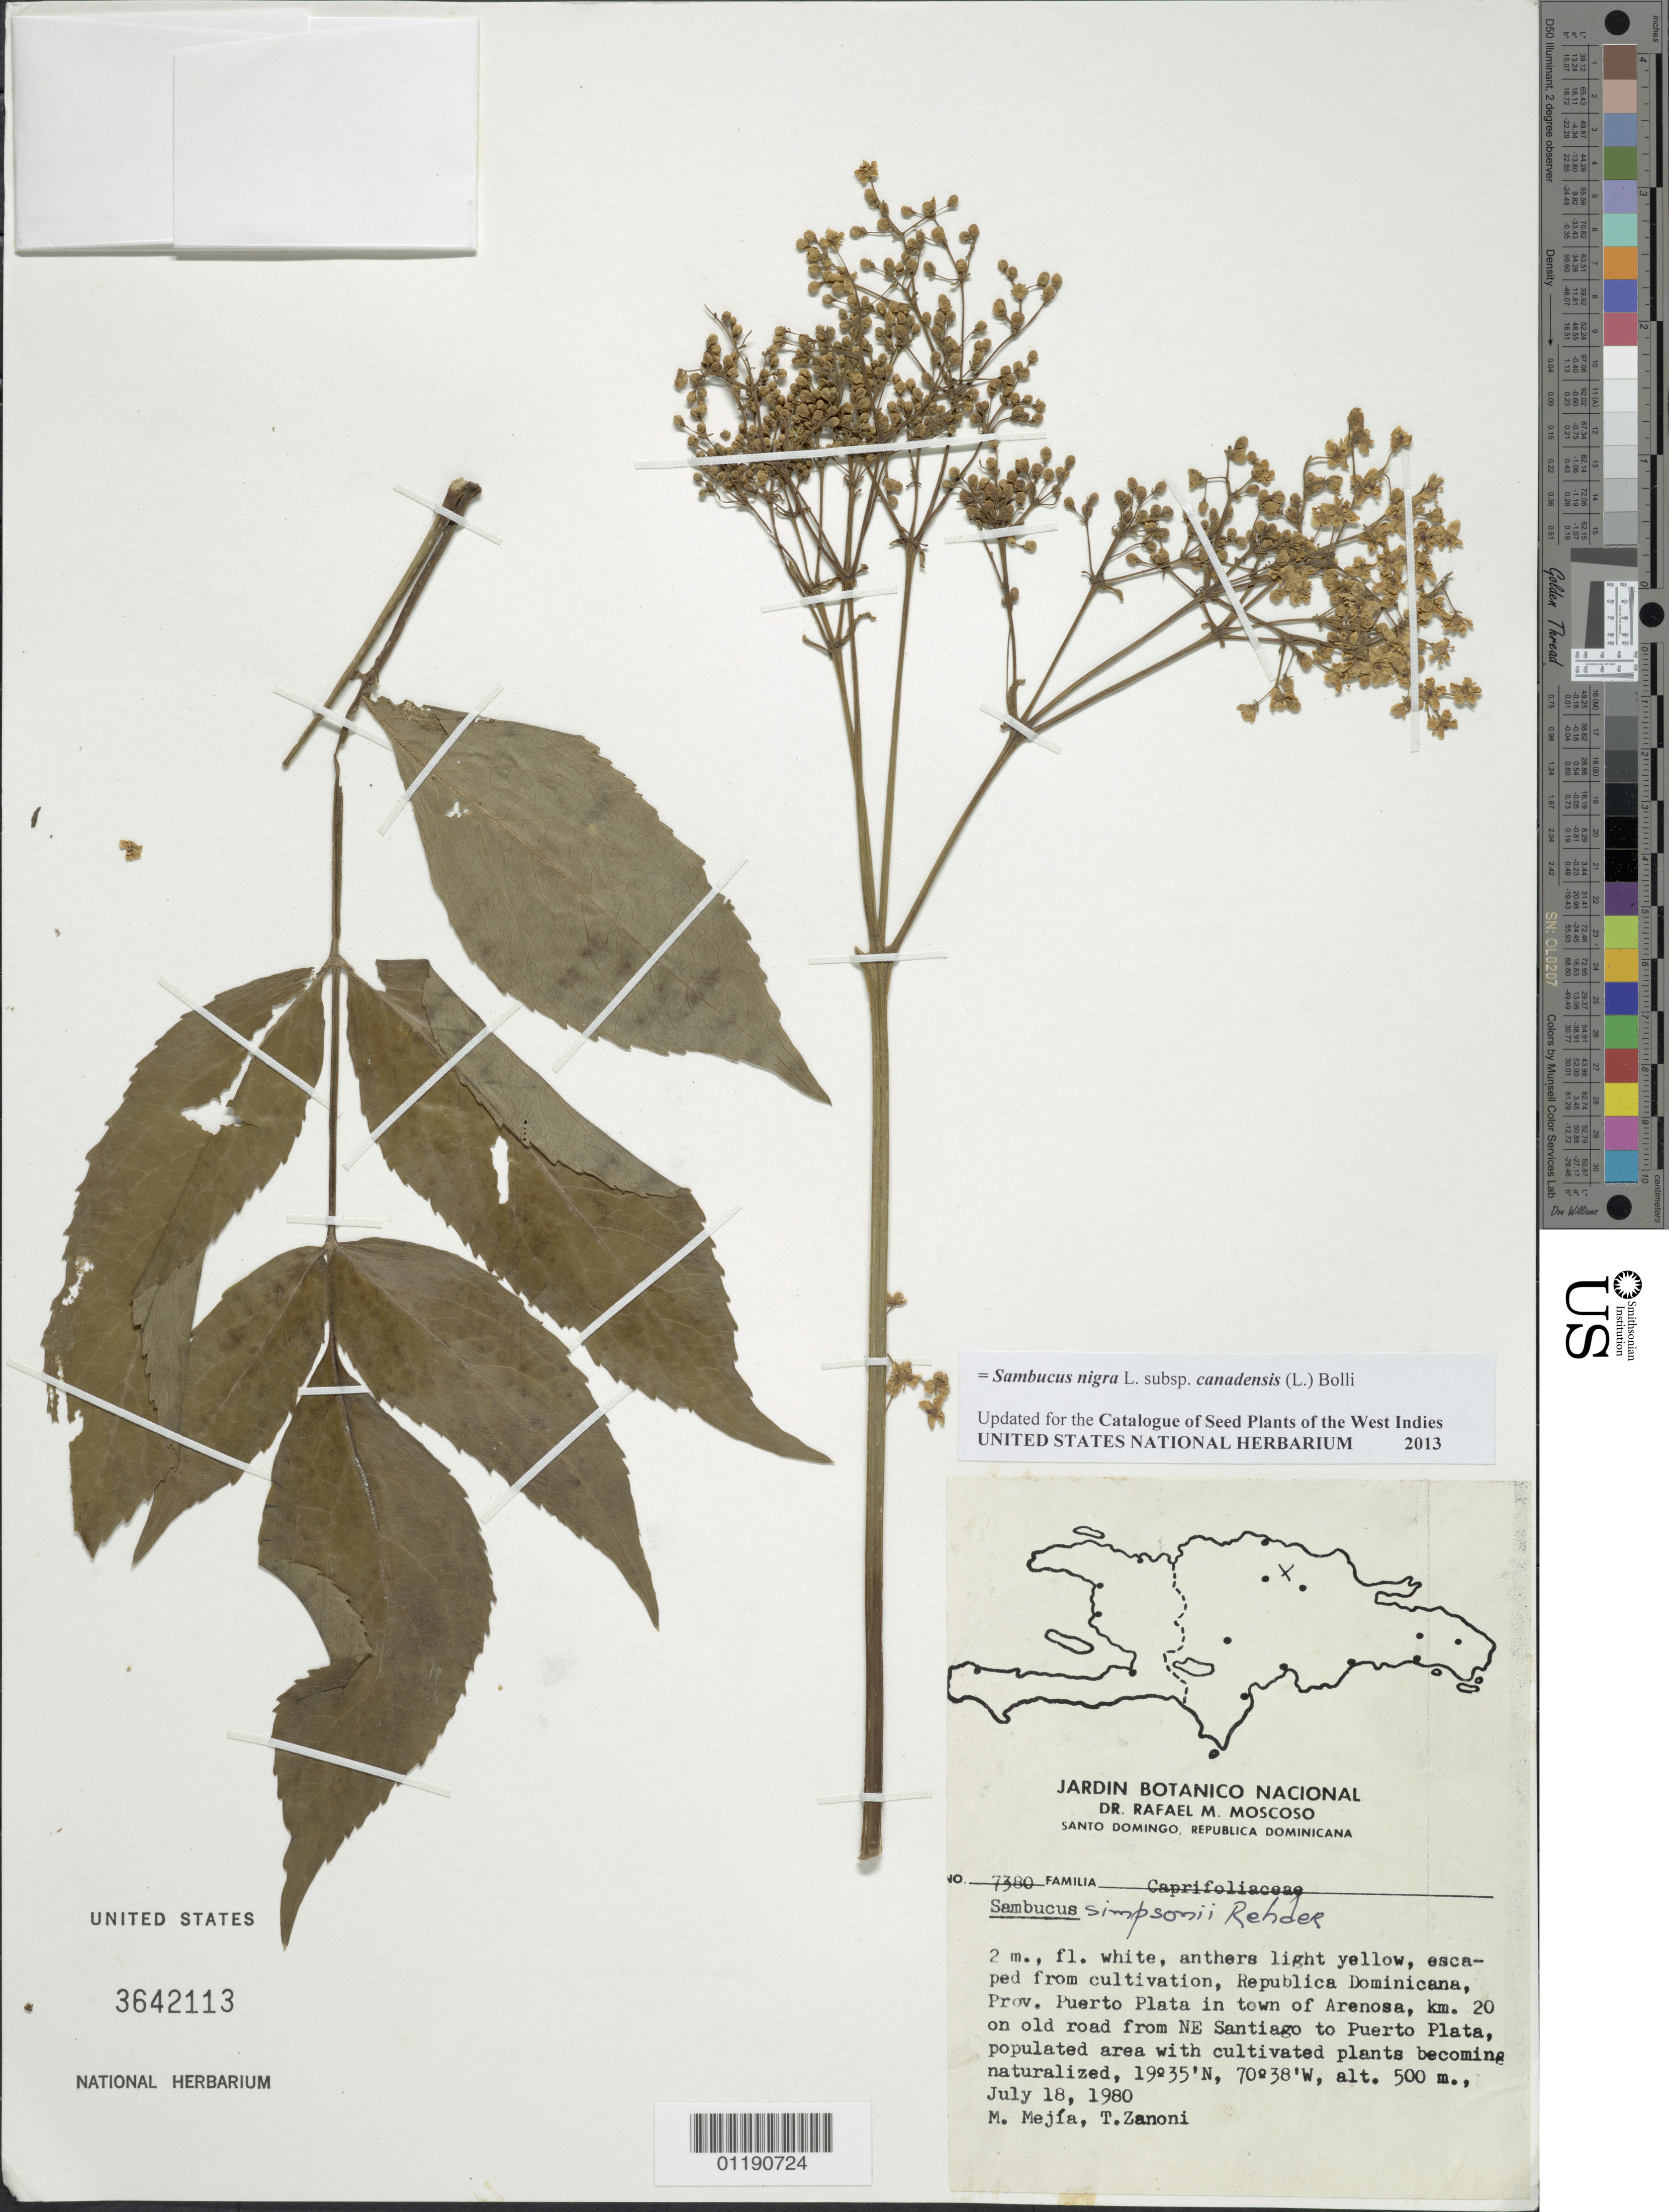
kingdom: Plantae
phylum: Tracheophyta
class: Magnoliopsida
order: Dipsacales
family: Viburnaceae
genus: Sambucus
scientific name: Sambucus nigra subsp. canadensis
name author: (L.) Bolli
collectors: M. Mejia & T. A. Zanoni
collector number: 7380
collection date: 1980-07-18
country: Dominican Republic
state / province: Puerto Plata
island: Hispaniola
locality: In town of Arenosa, 20 km. on old road from NE Santiago to Puerto Plata.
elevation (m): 500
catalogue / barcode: US 3642113